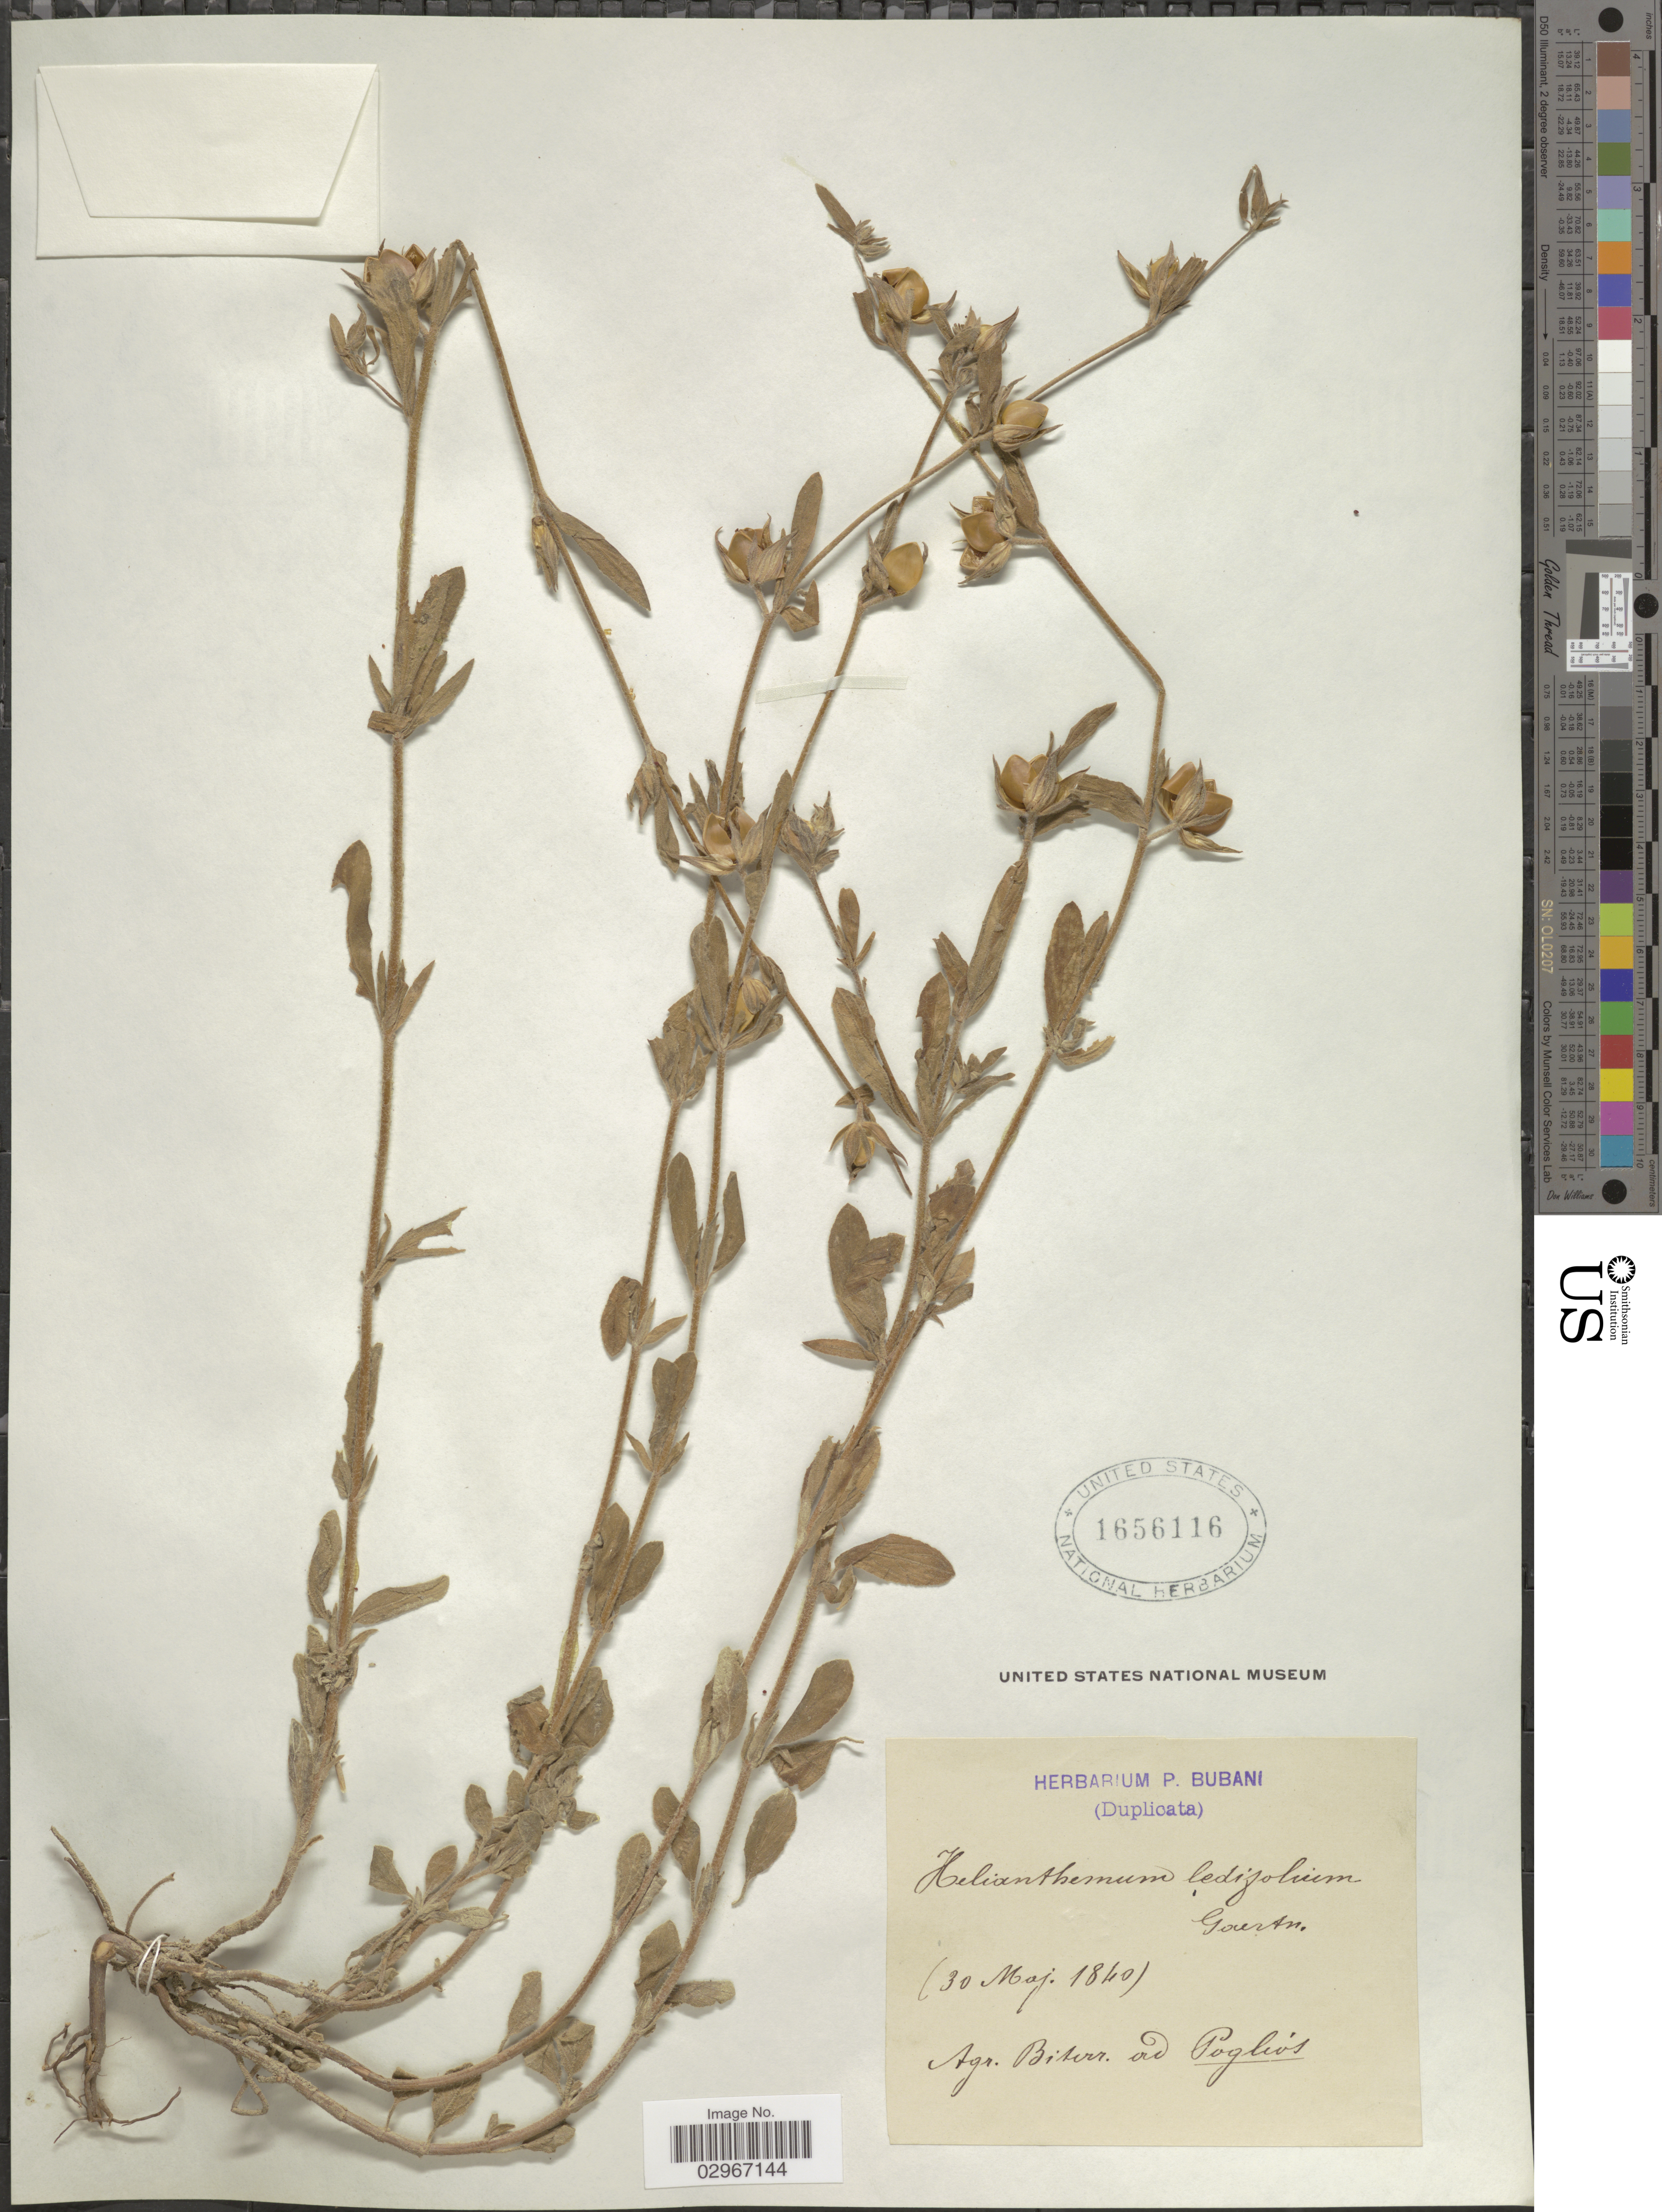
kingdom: Plantae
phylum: Tracheophyta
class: Magnoliopsida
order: Malvales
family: Cistaceae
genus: Helianthemum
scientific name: Helianthemum ledifolium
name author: (L.) Mill.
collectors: ex herb. P. Bubani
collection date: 1840-05-30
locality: Agr. Biterr. ad. Poglios.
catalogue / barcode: US 1656116